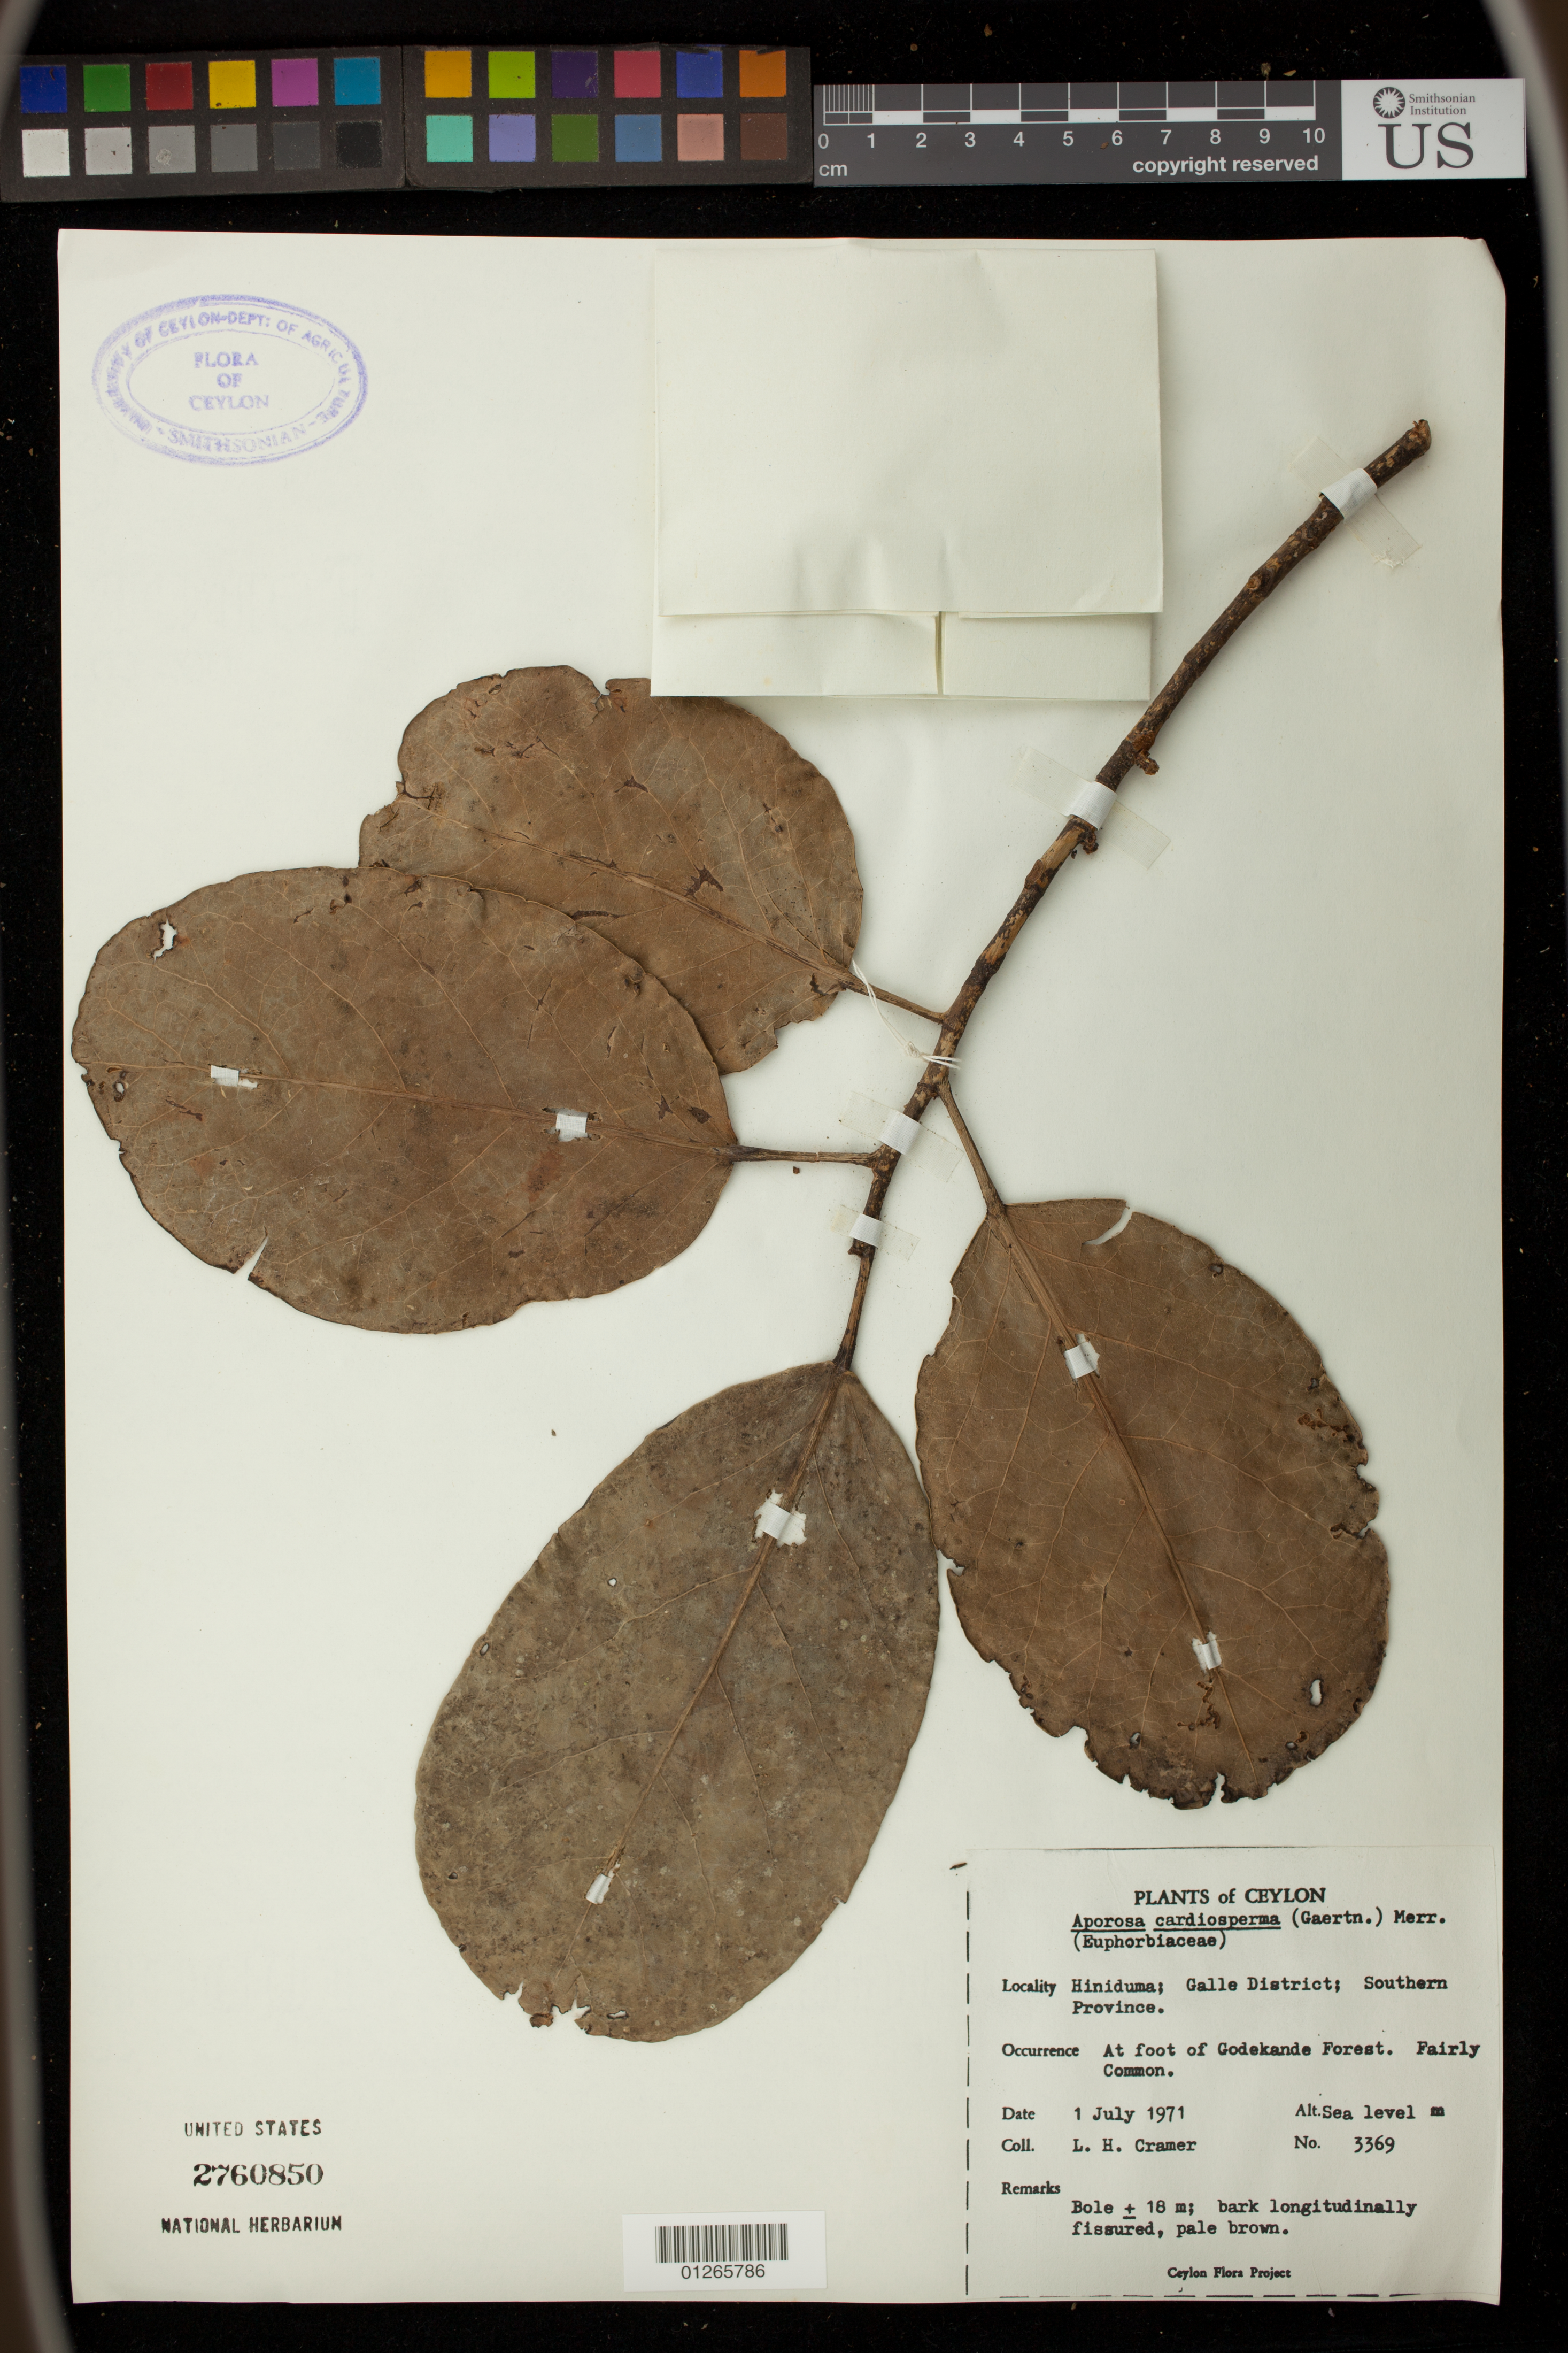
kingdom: Plantae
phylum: Tracheophyta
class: Magnoliopsida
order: Malpighiales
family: Phyllanthaceae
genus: Aporosa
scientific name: Aporosa cardiosperma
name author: (Gaertn.) Merr.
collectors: L. H. Cramer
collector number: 3369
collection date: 1971-07-01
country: Sri Lanka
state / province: Southern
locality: Hiniduma; Galle District. At foot of Godekande Forest.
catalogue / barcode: US 2760850